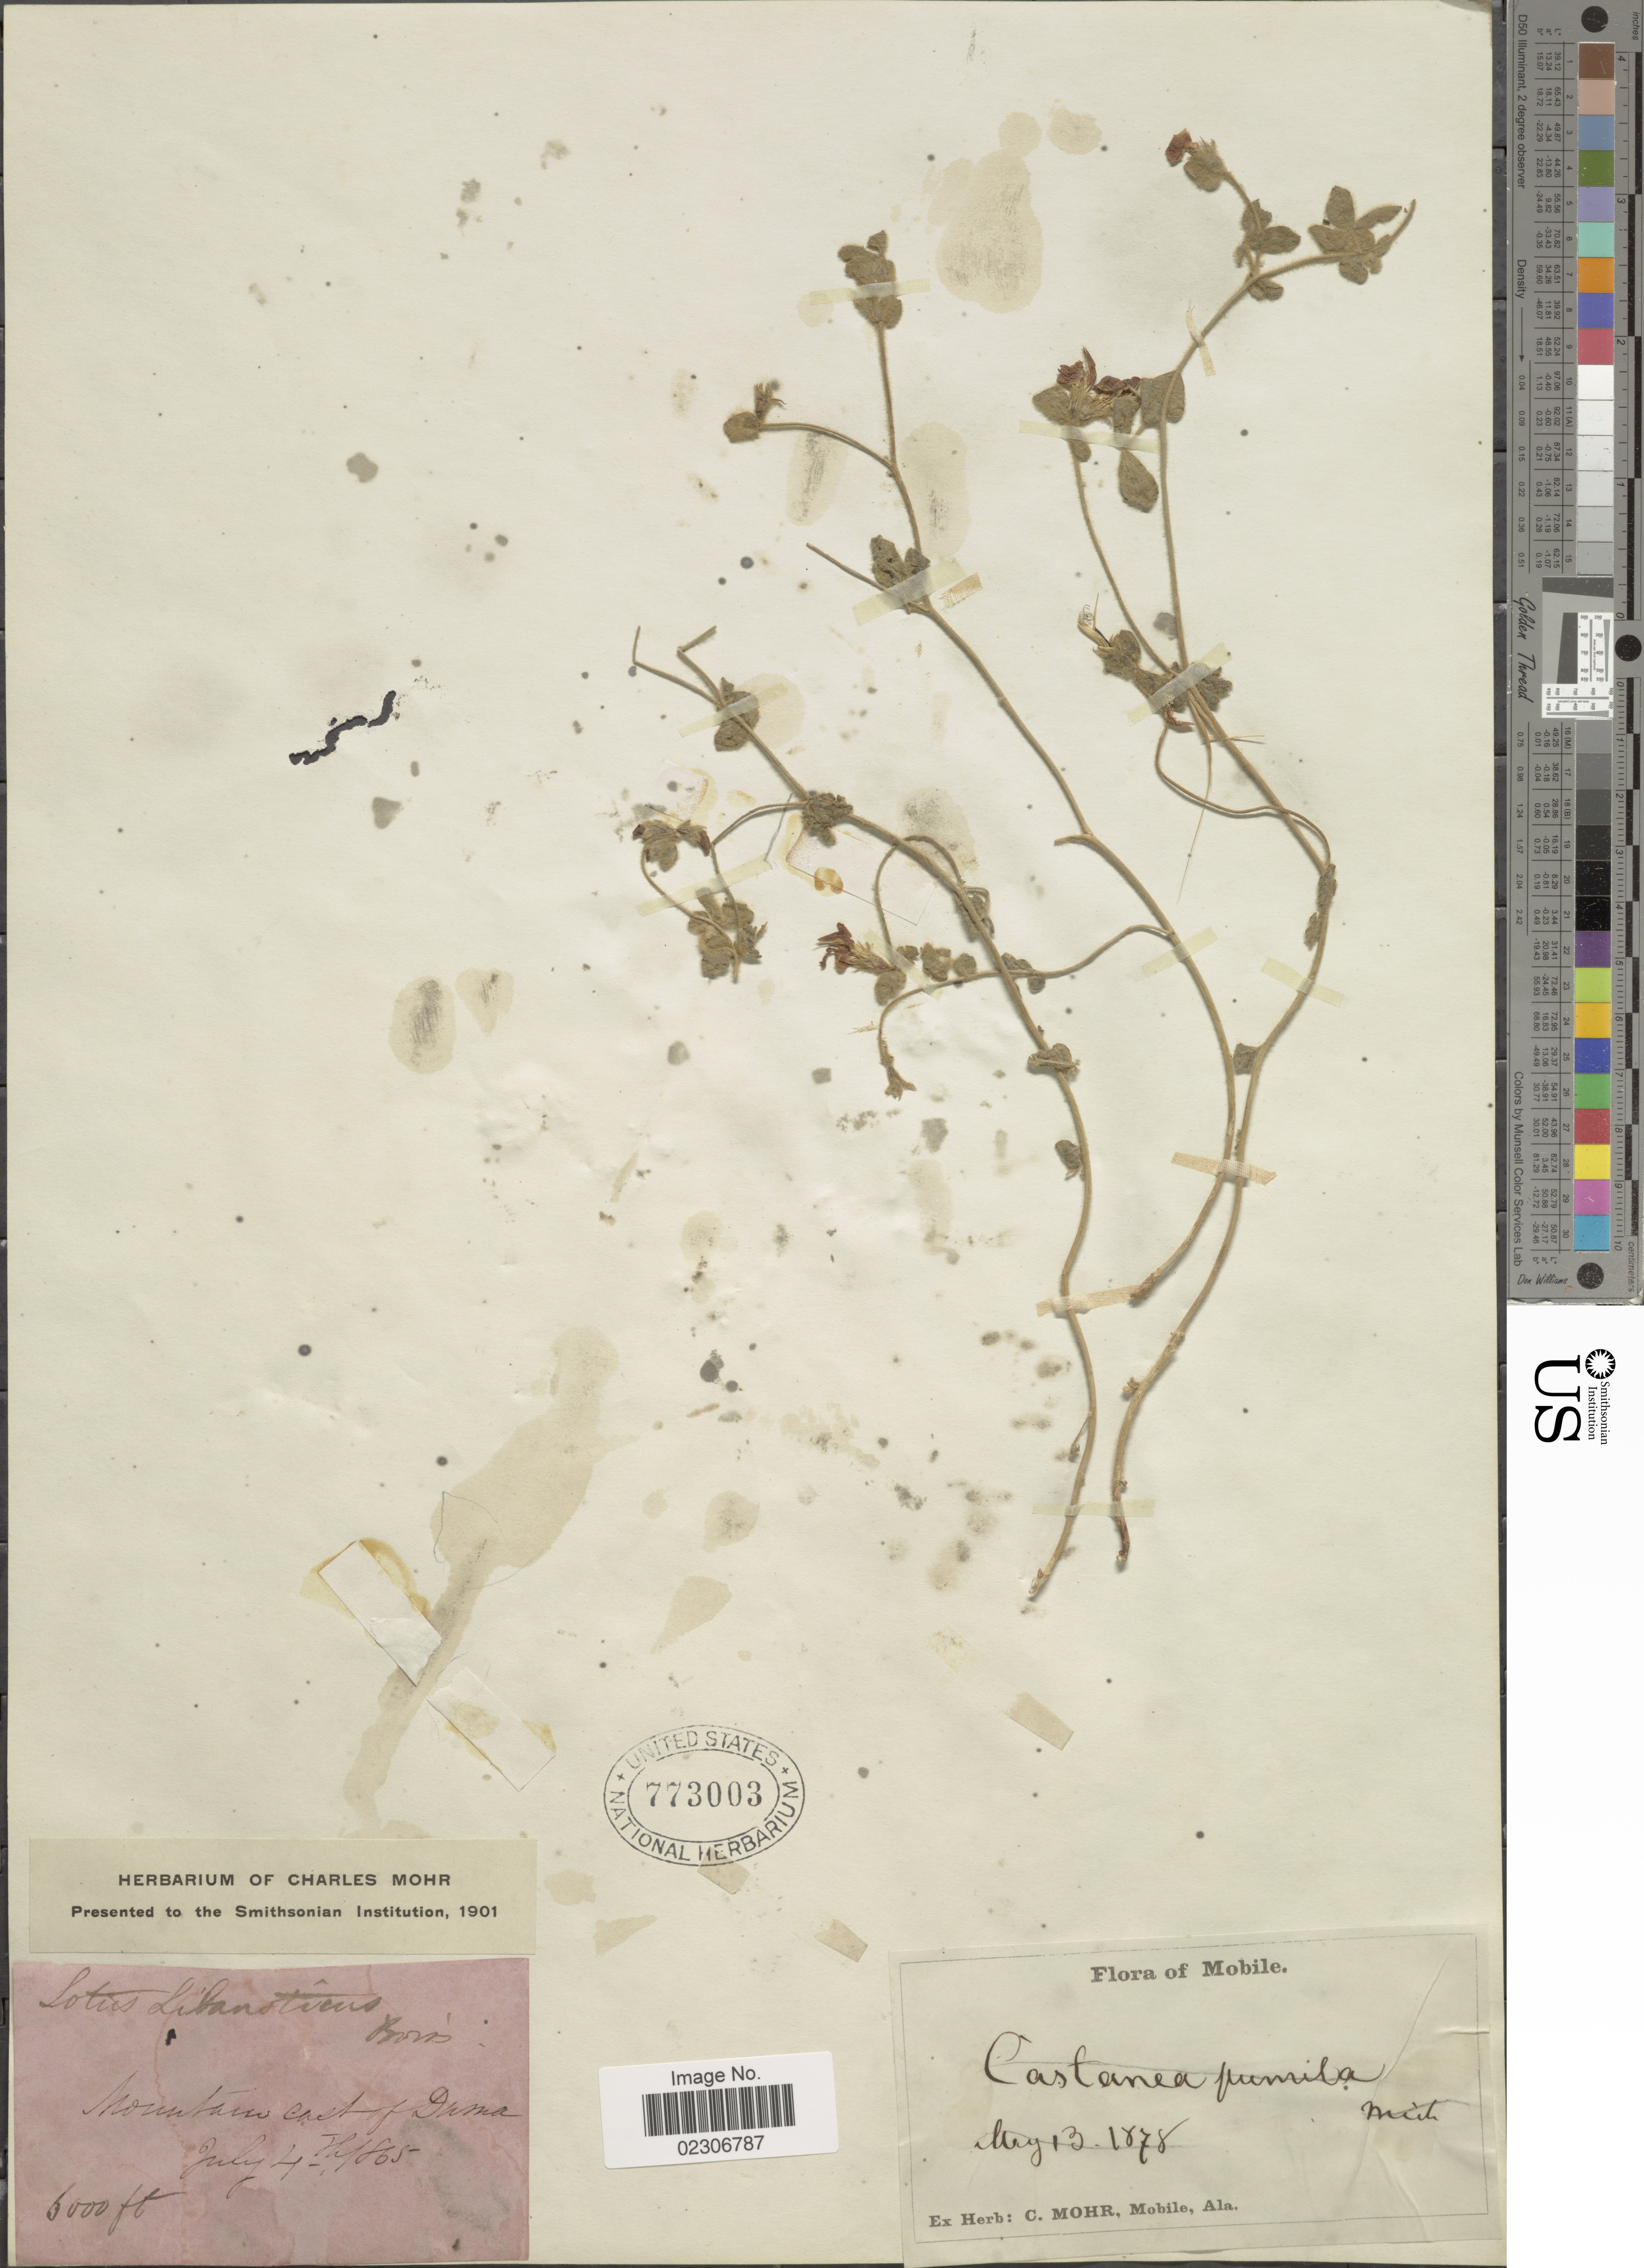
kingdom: Plantae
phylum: Tracheophyta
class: Magnoliopsida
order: Fabales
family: Fabaceae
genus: Lotus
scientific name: Lotus libanoticus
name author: Boiss.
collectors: ex herb. C. Mohr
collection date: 1865-07-04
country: Israel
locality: Mountain east of Duma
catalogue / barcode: US 773003